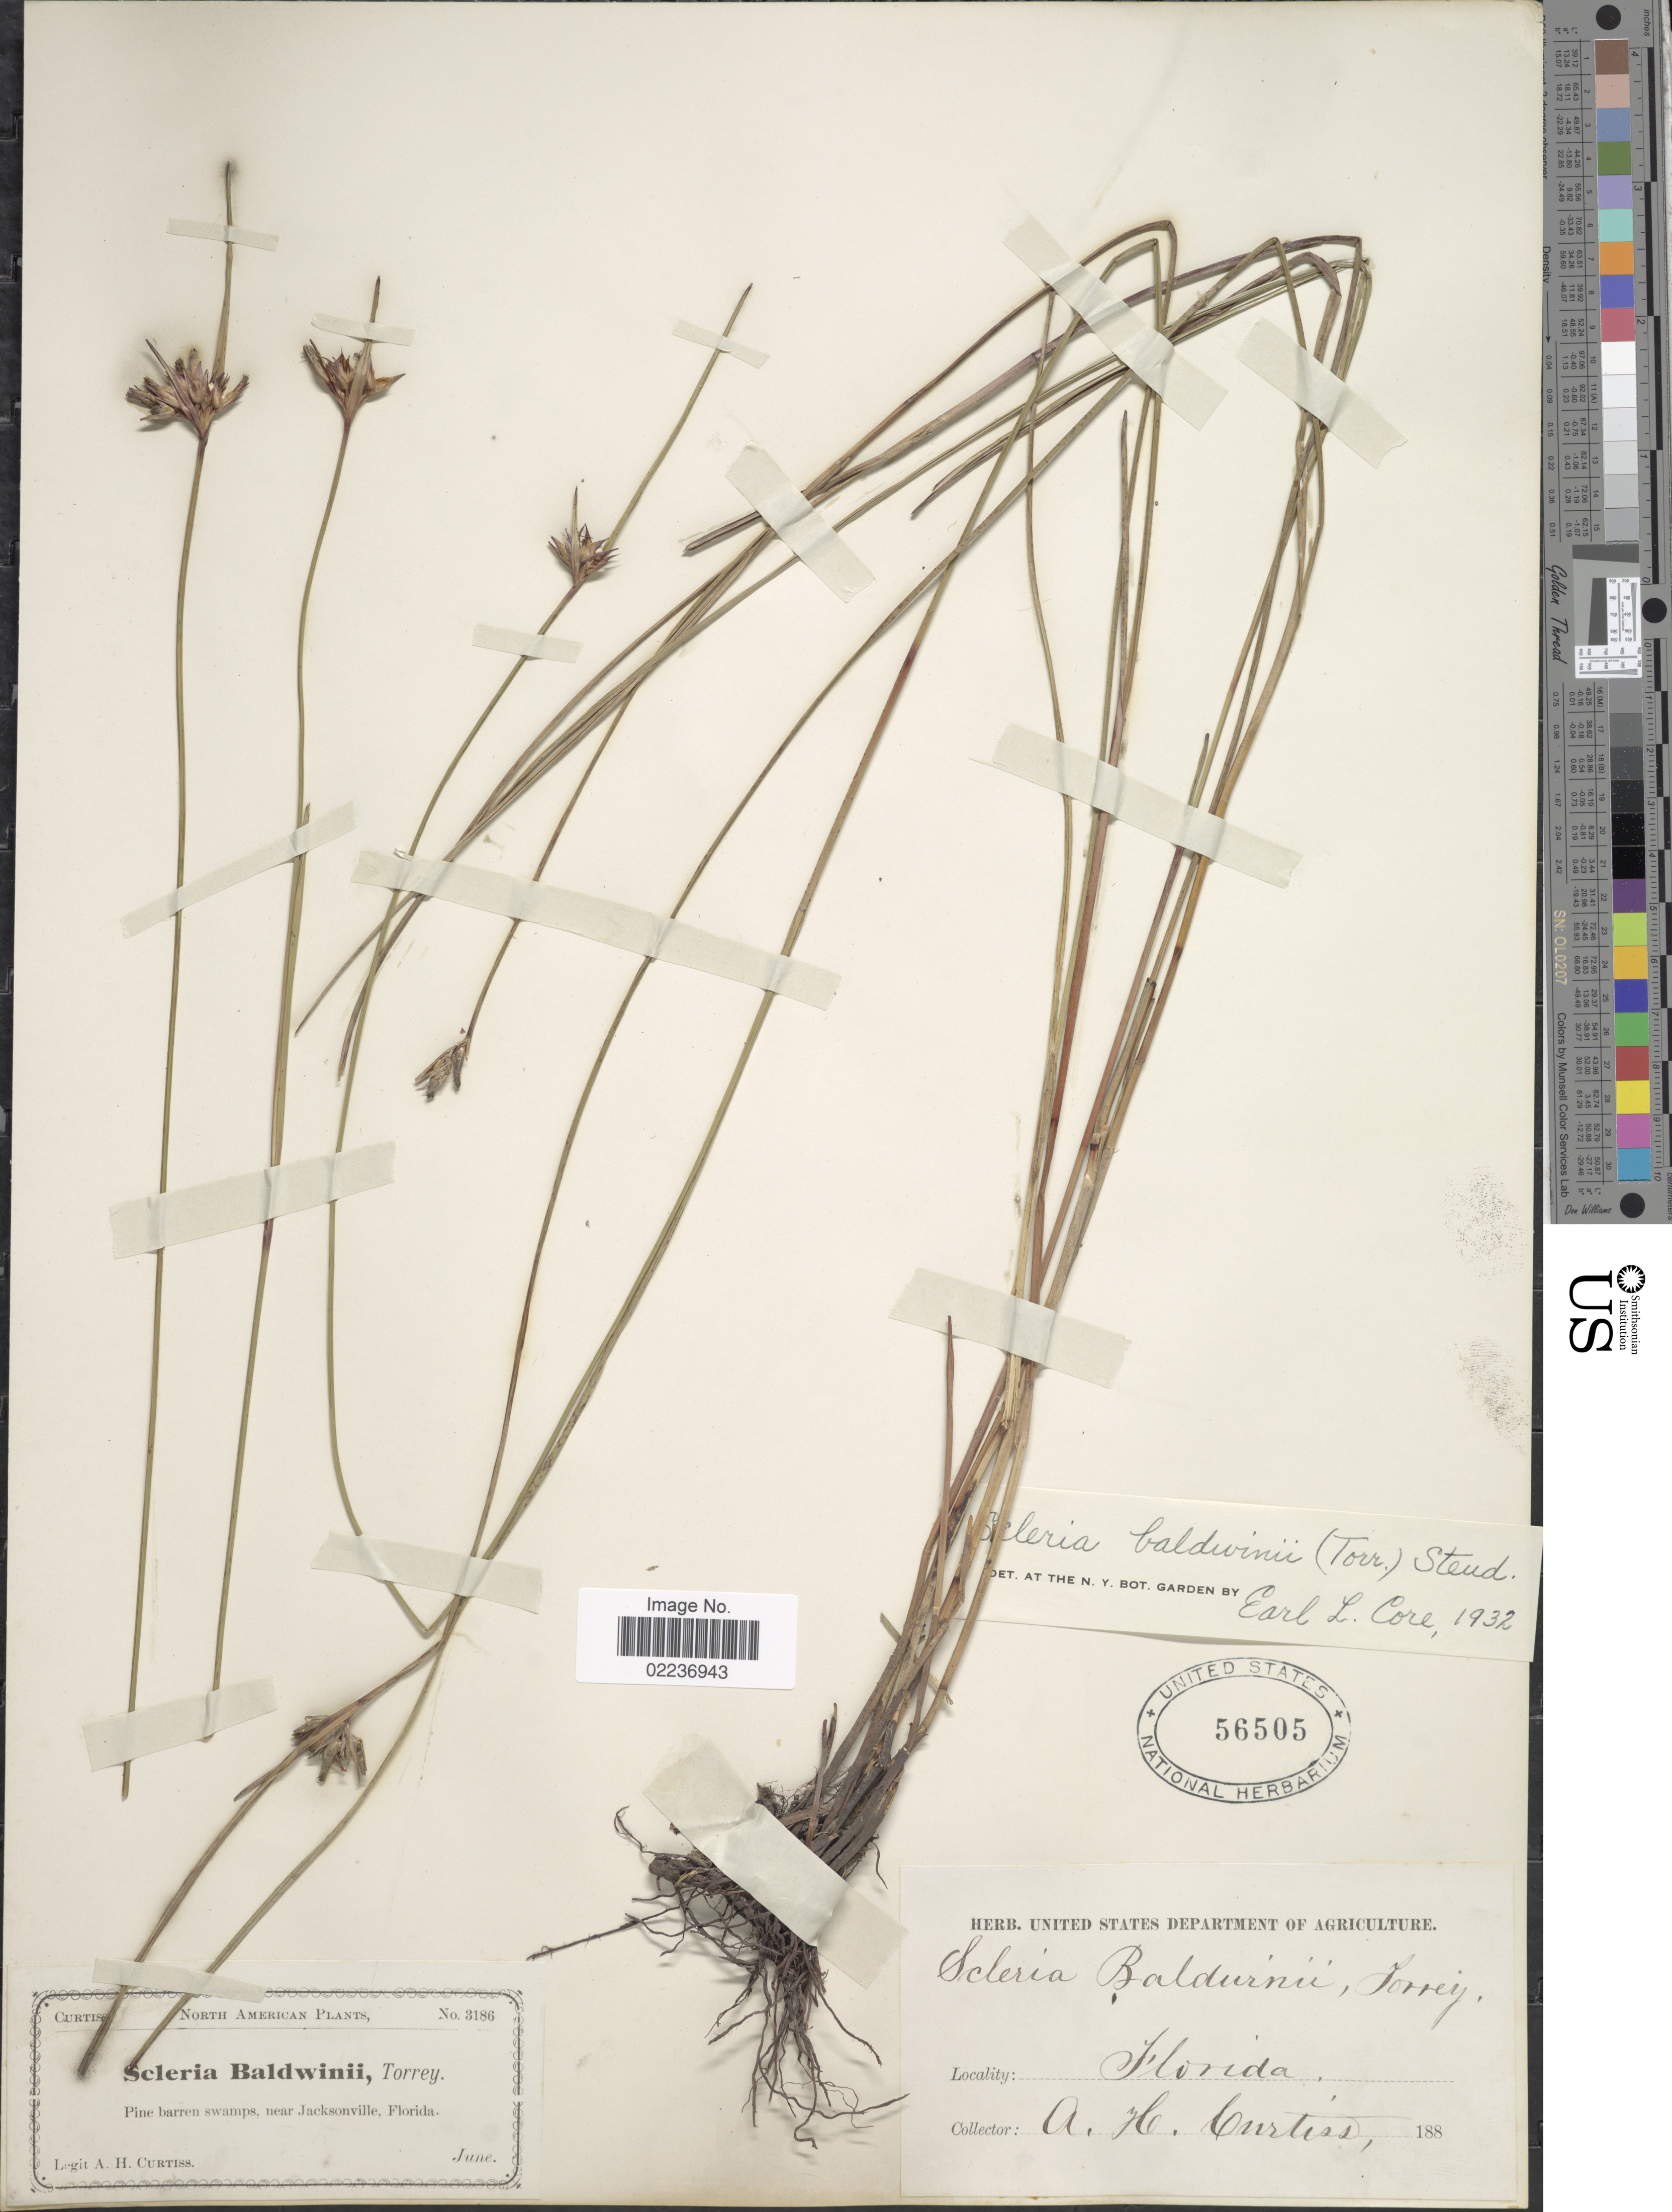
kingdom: Plantae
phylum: Tracheophyta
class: Liliopsida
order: Poales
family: Cyperaceae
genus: Scleria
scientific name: Scleria baldwinii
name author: (Torr.) Steud.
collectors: A. H. Curtiss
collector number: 3186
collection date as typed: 188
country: United States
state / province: Florida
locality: Pine barren swamps, near Jacksonville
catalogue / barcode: US 56505